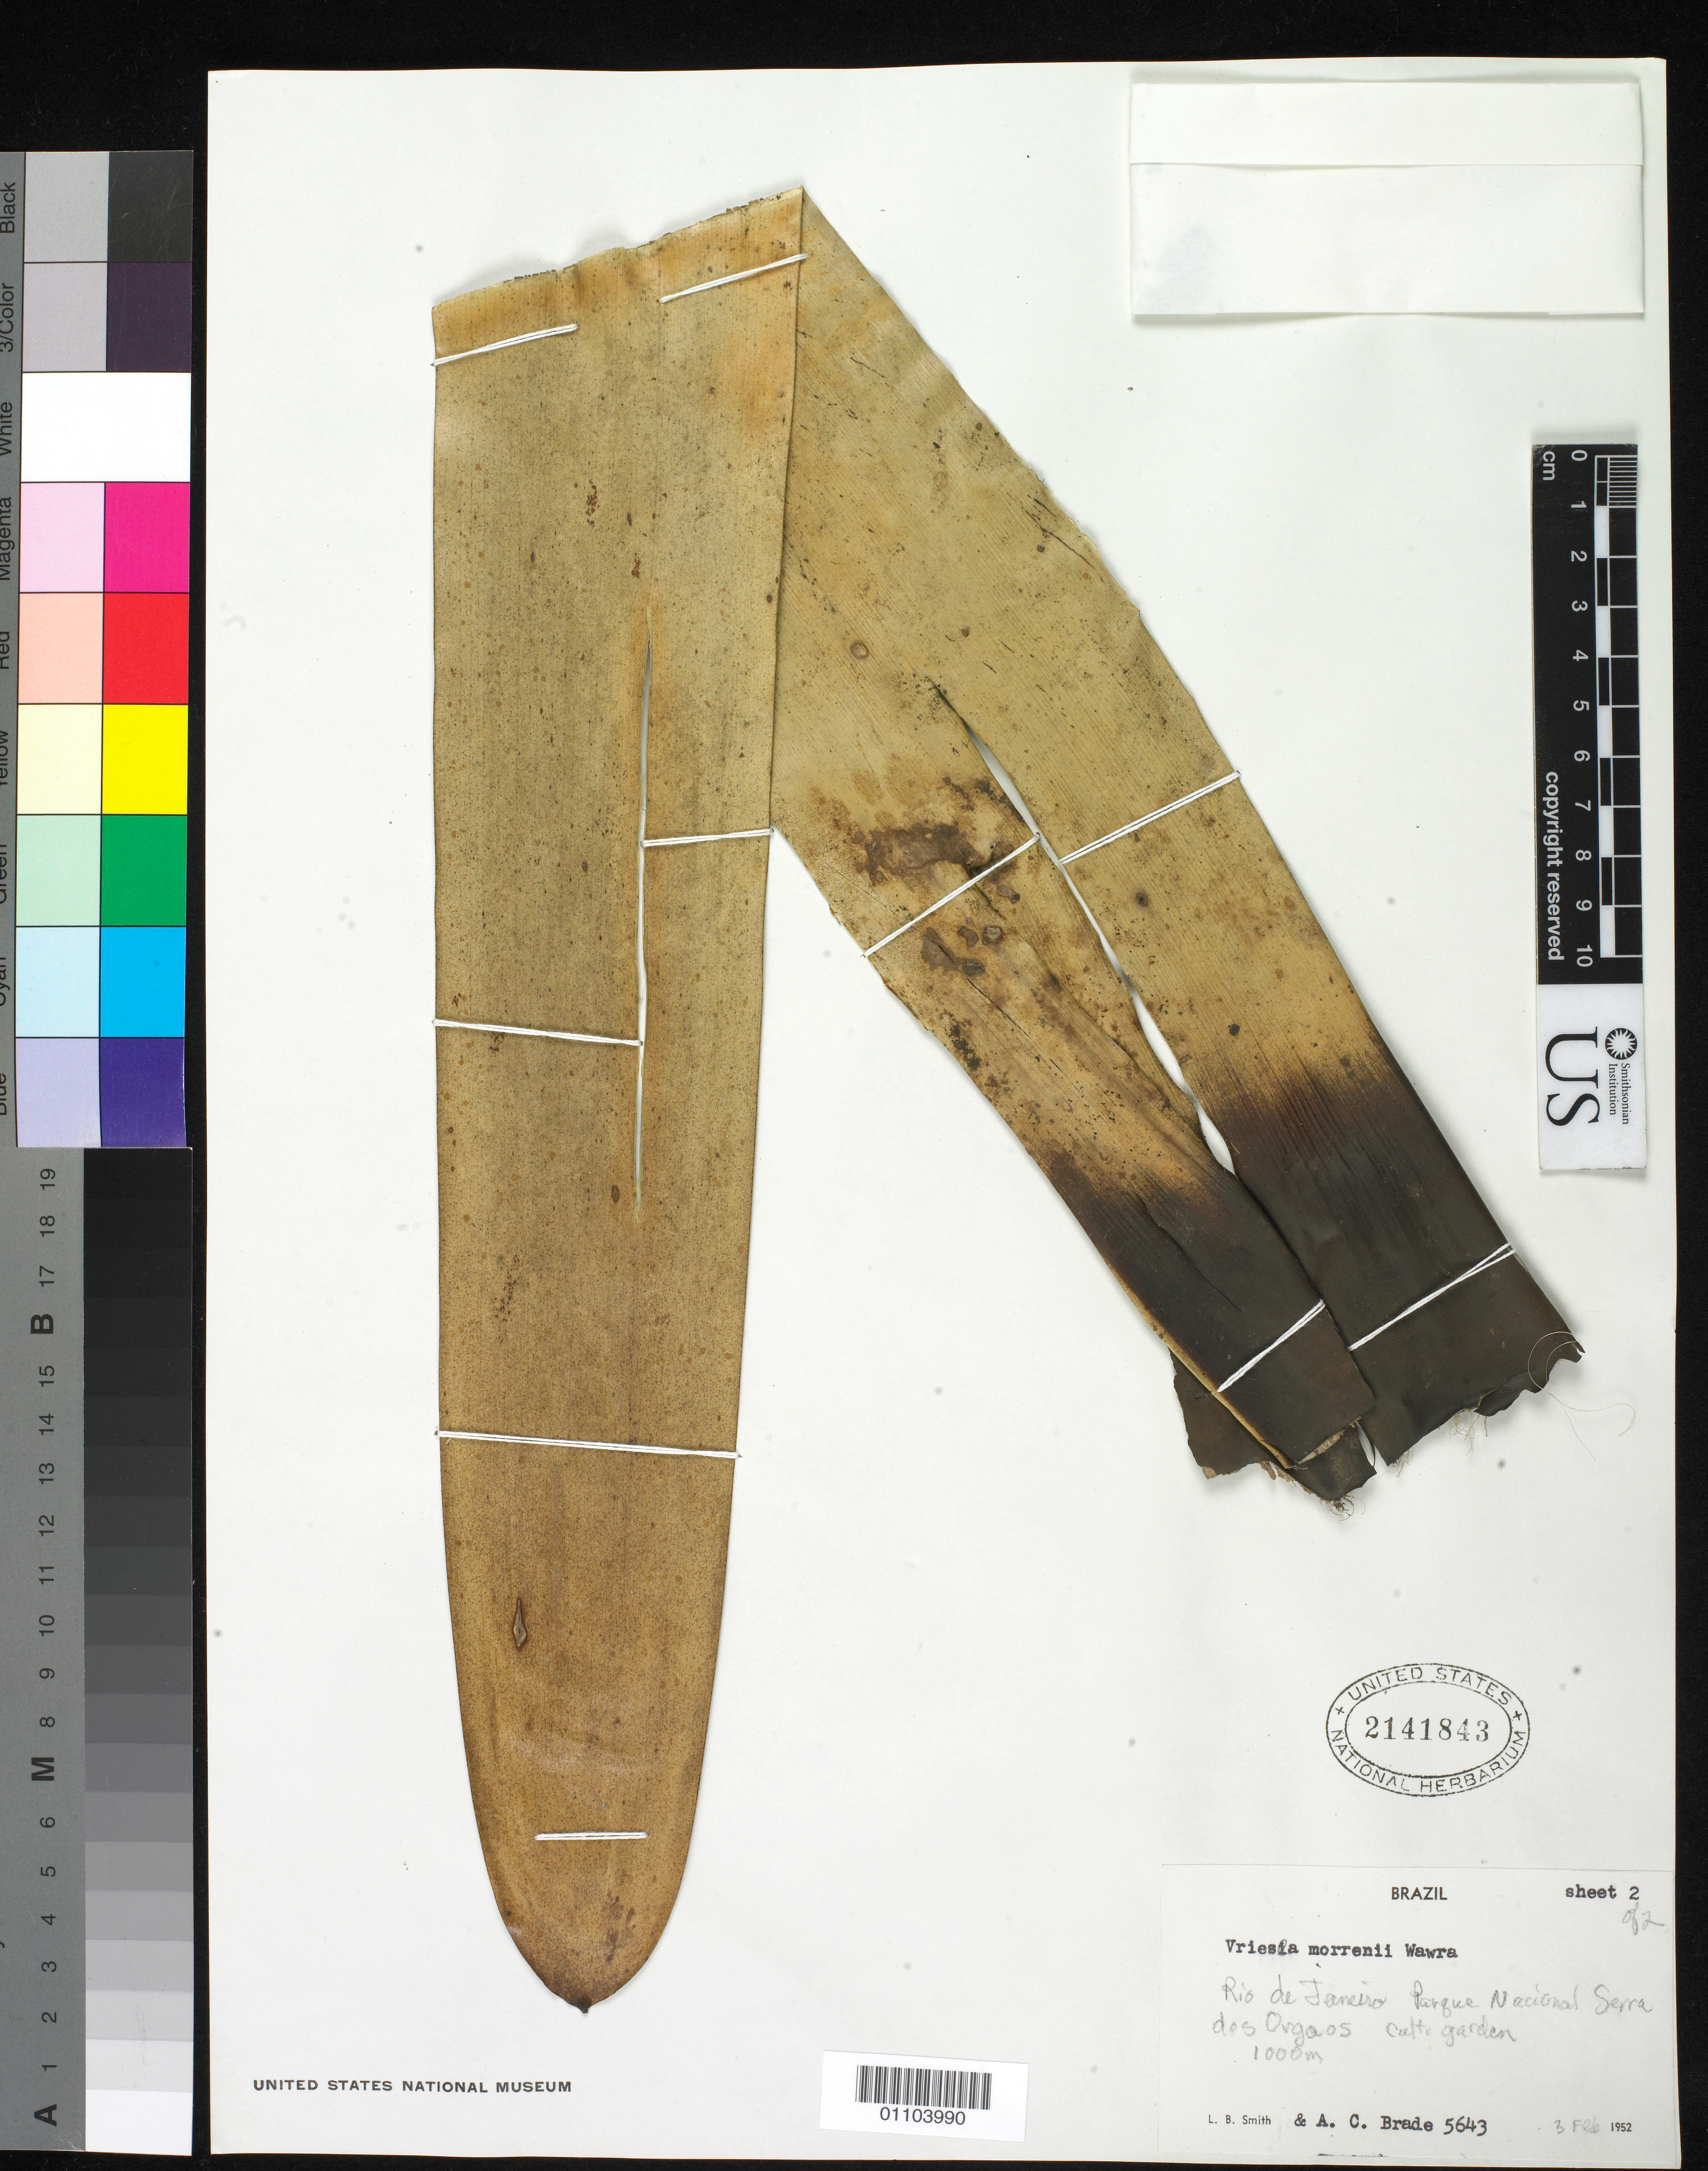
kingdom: Plantae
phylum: Tracheophyta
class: Liliopsida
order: Poales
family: Bromeliaceae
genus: Vriesea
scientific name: Vriesea morrenii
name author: Wawra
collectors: L. Smith & A. C. Brade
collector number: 5643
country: Brazil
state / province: Rio de Janeiro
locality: Parque Nacional Serra dos Orgaos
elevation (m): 1000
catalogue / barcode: US 2141843